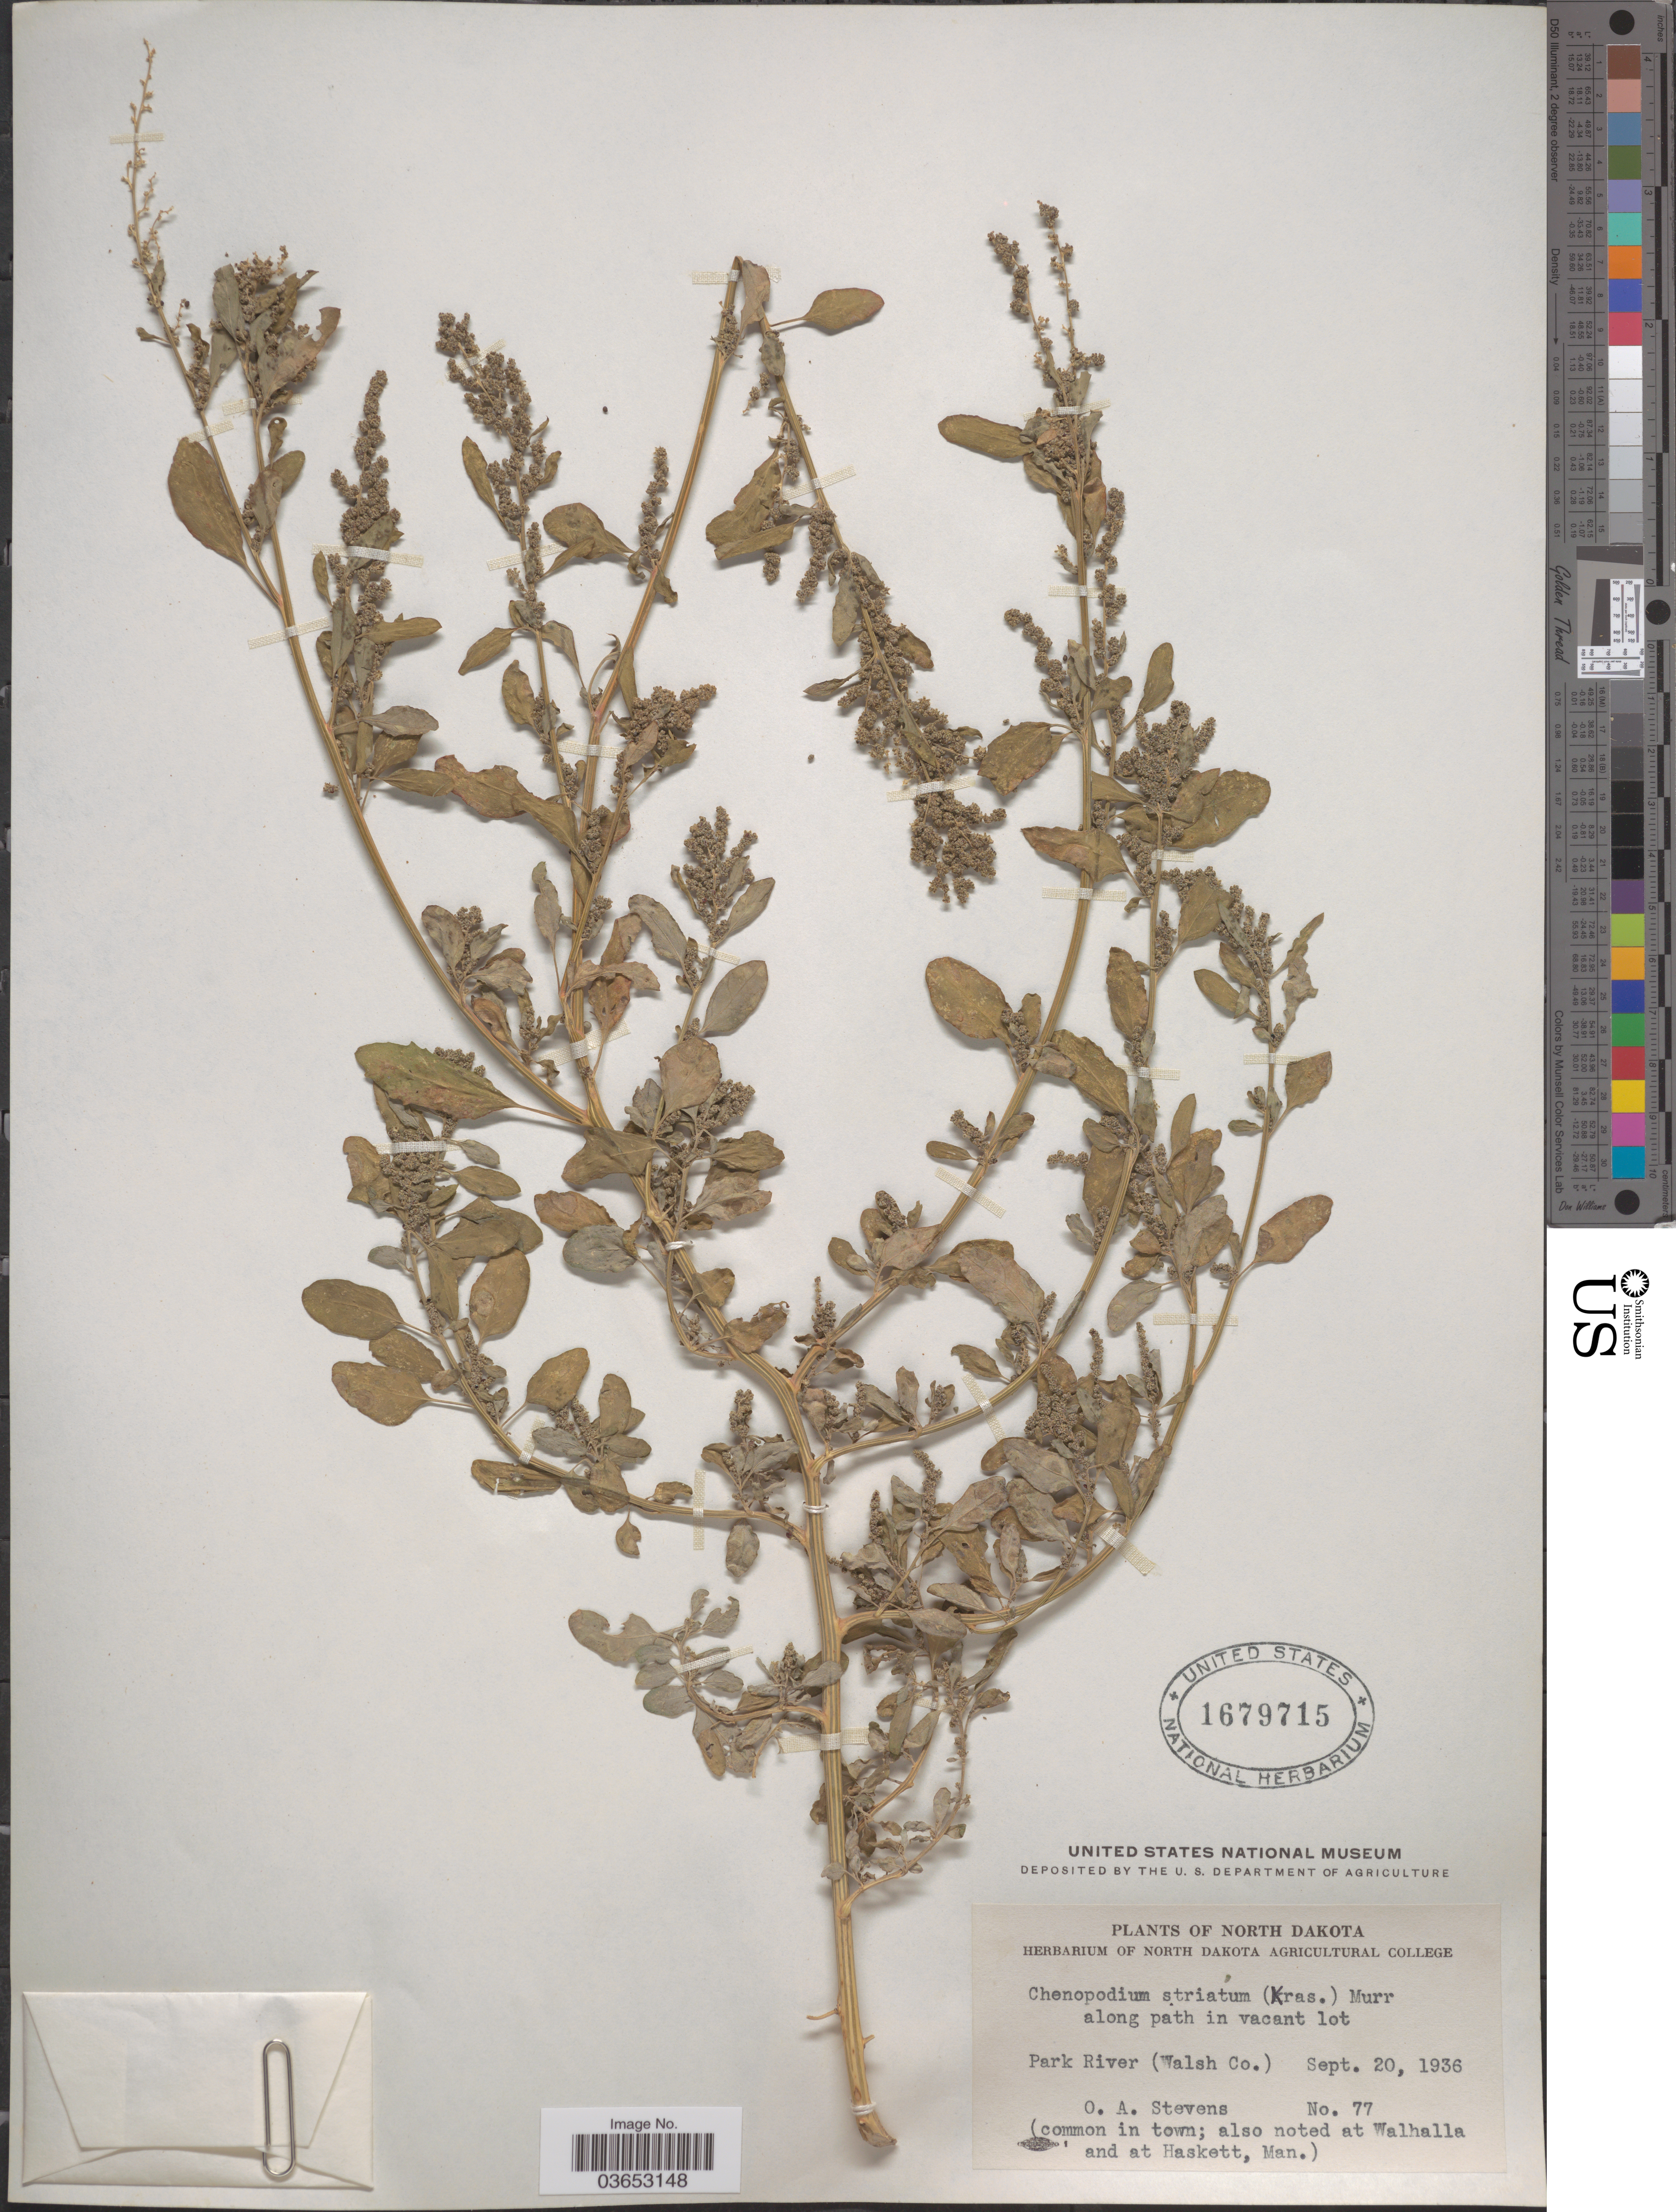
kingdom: Plantae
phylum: Tracheophyta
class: Magnoliopsida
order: Caryophyllales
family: Amaranthaceae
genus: Chenopodium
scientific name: Chenopodium glaucophyllum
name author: Aellen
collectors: O. A. Stevens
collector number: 77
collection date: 1936-09-20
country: United States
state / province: North Dakota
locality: Park River (Walsh Co.)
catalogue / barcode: US 1679715